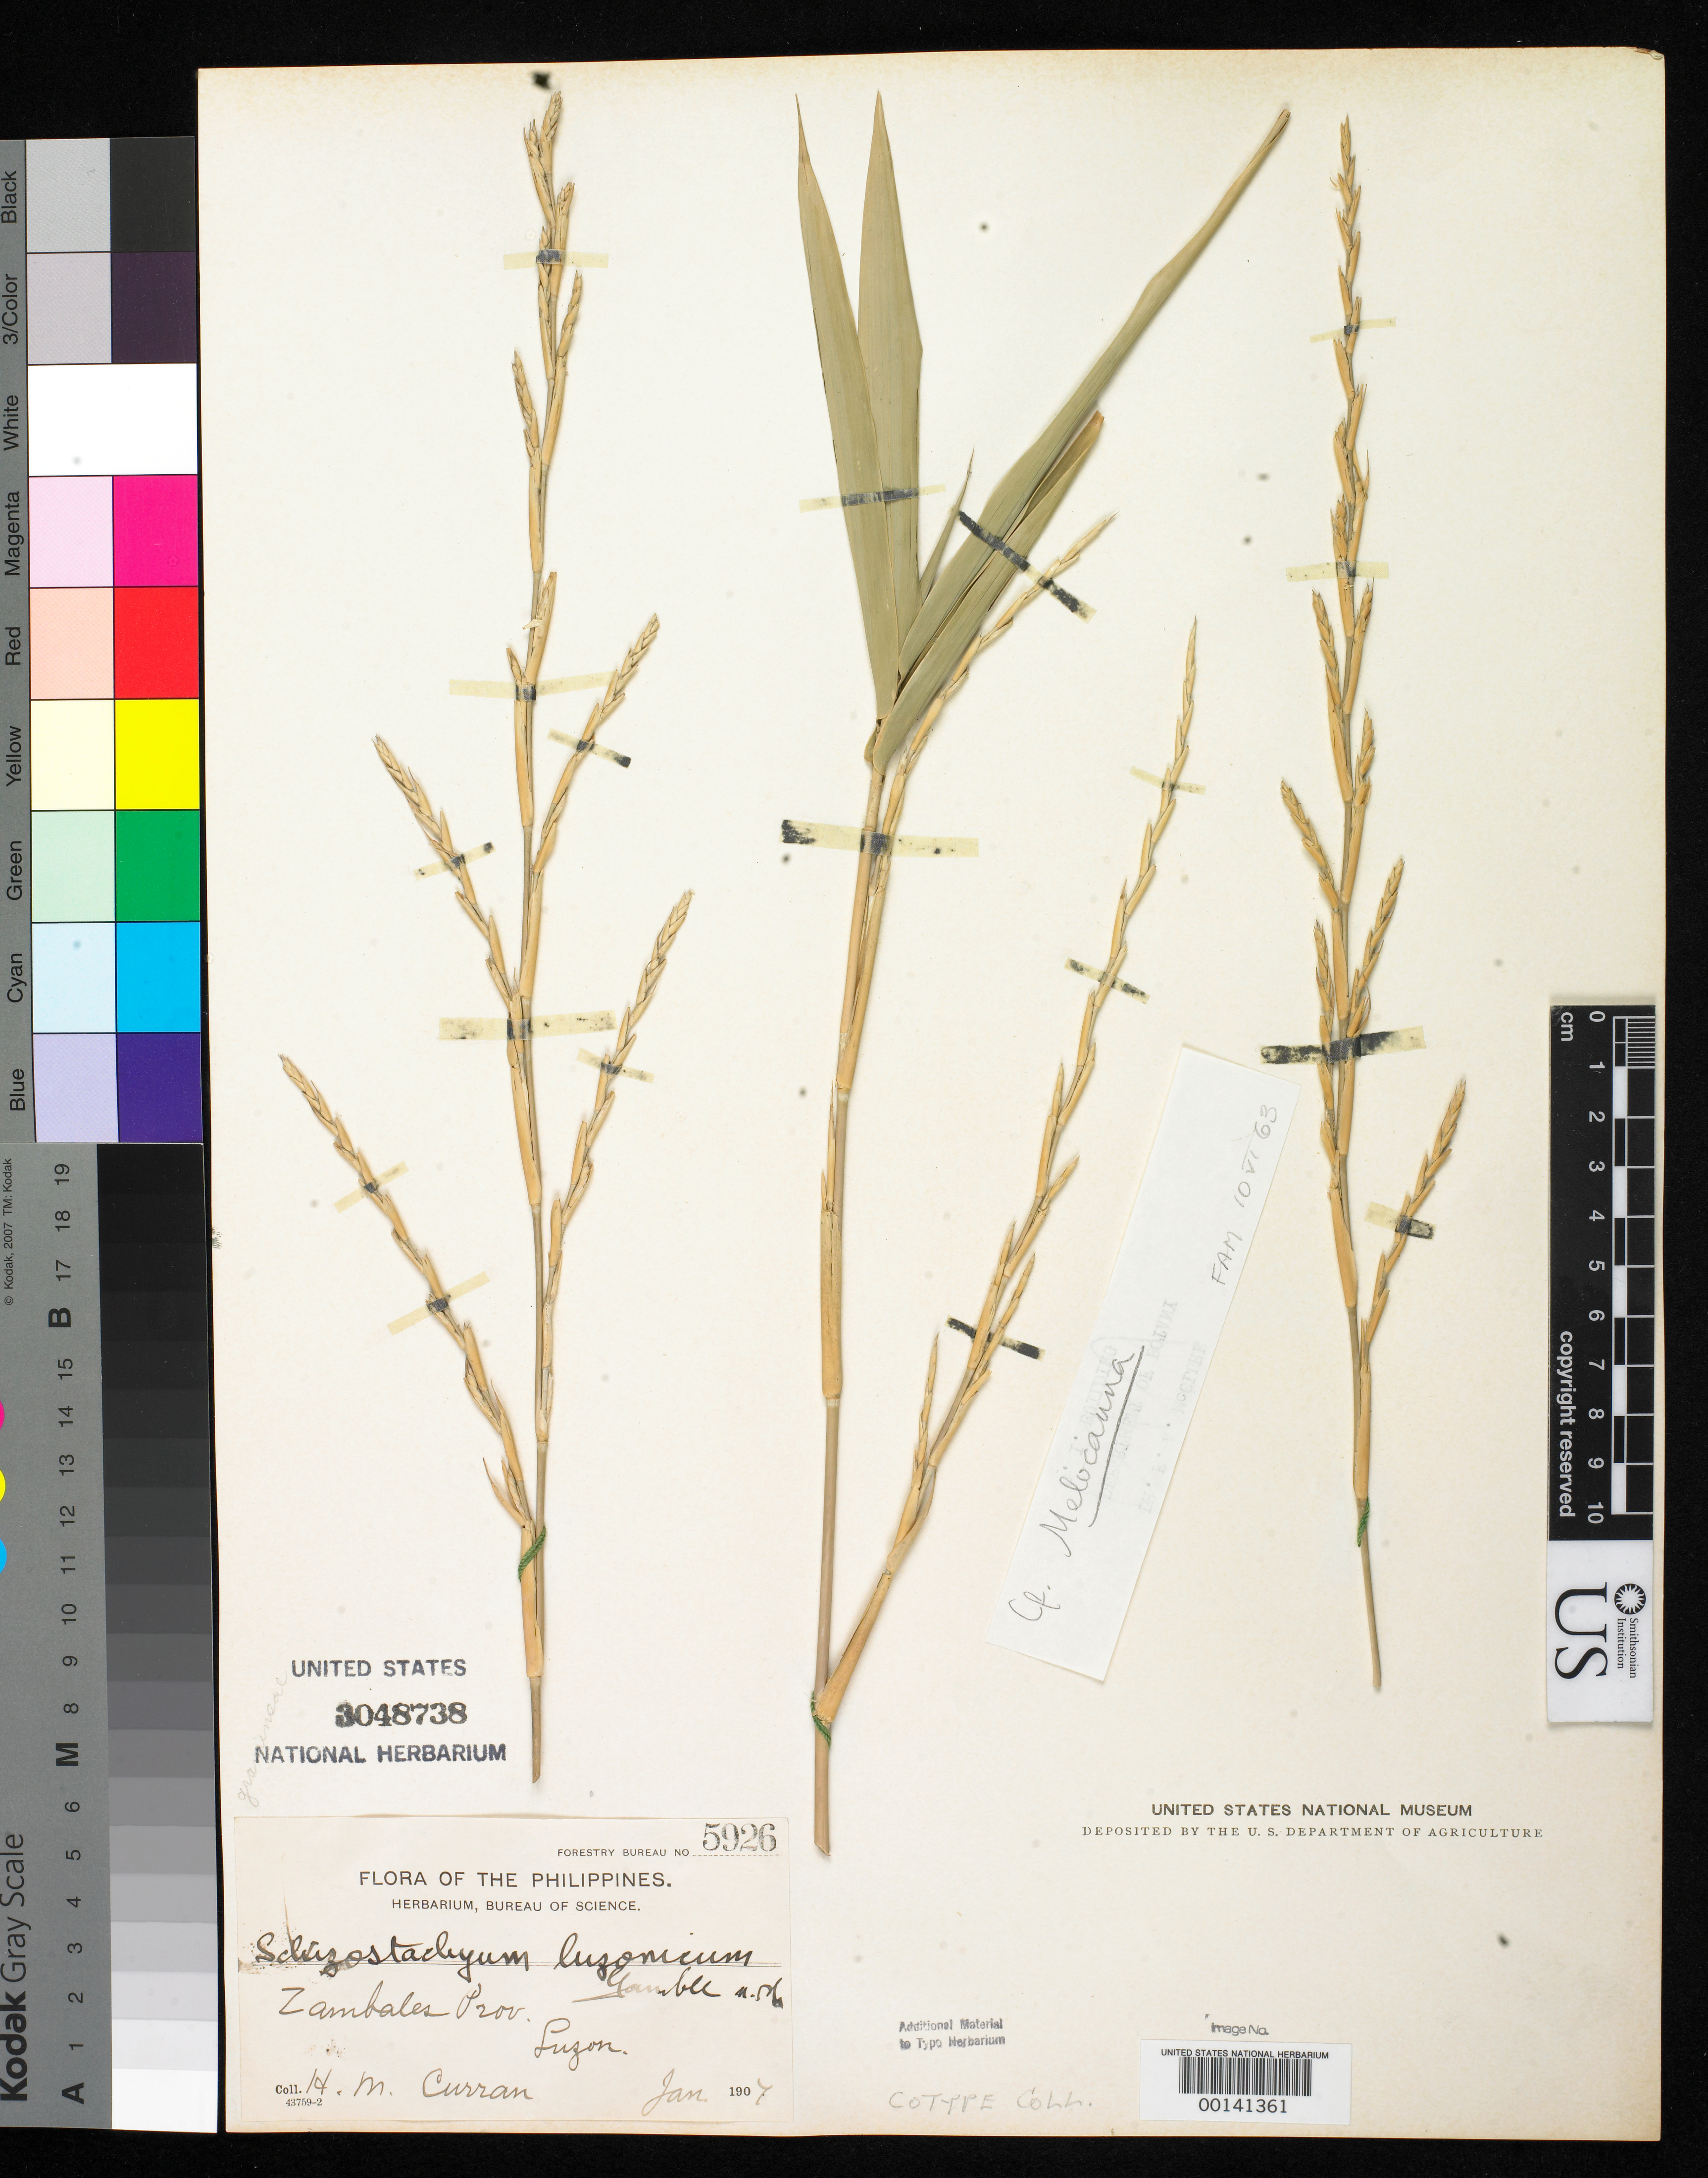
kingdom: Plantae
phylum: Tracheophyta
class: Liliopsida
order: Poales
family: Poaceae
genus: Schizostachyum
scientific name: Schizostachyum luzonicum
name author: Gamble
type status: Syntype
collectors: H. M. Curran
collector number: For. Bur. 5926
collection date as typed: Jan 1907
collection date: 1907-01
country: Philippines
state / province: Central Luzon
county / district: Zambales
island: Luzon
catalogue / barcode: US 3048738